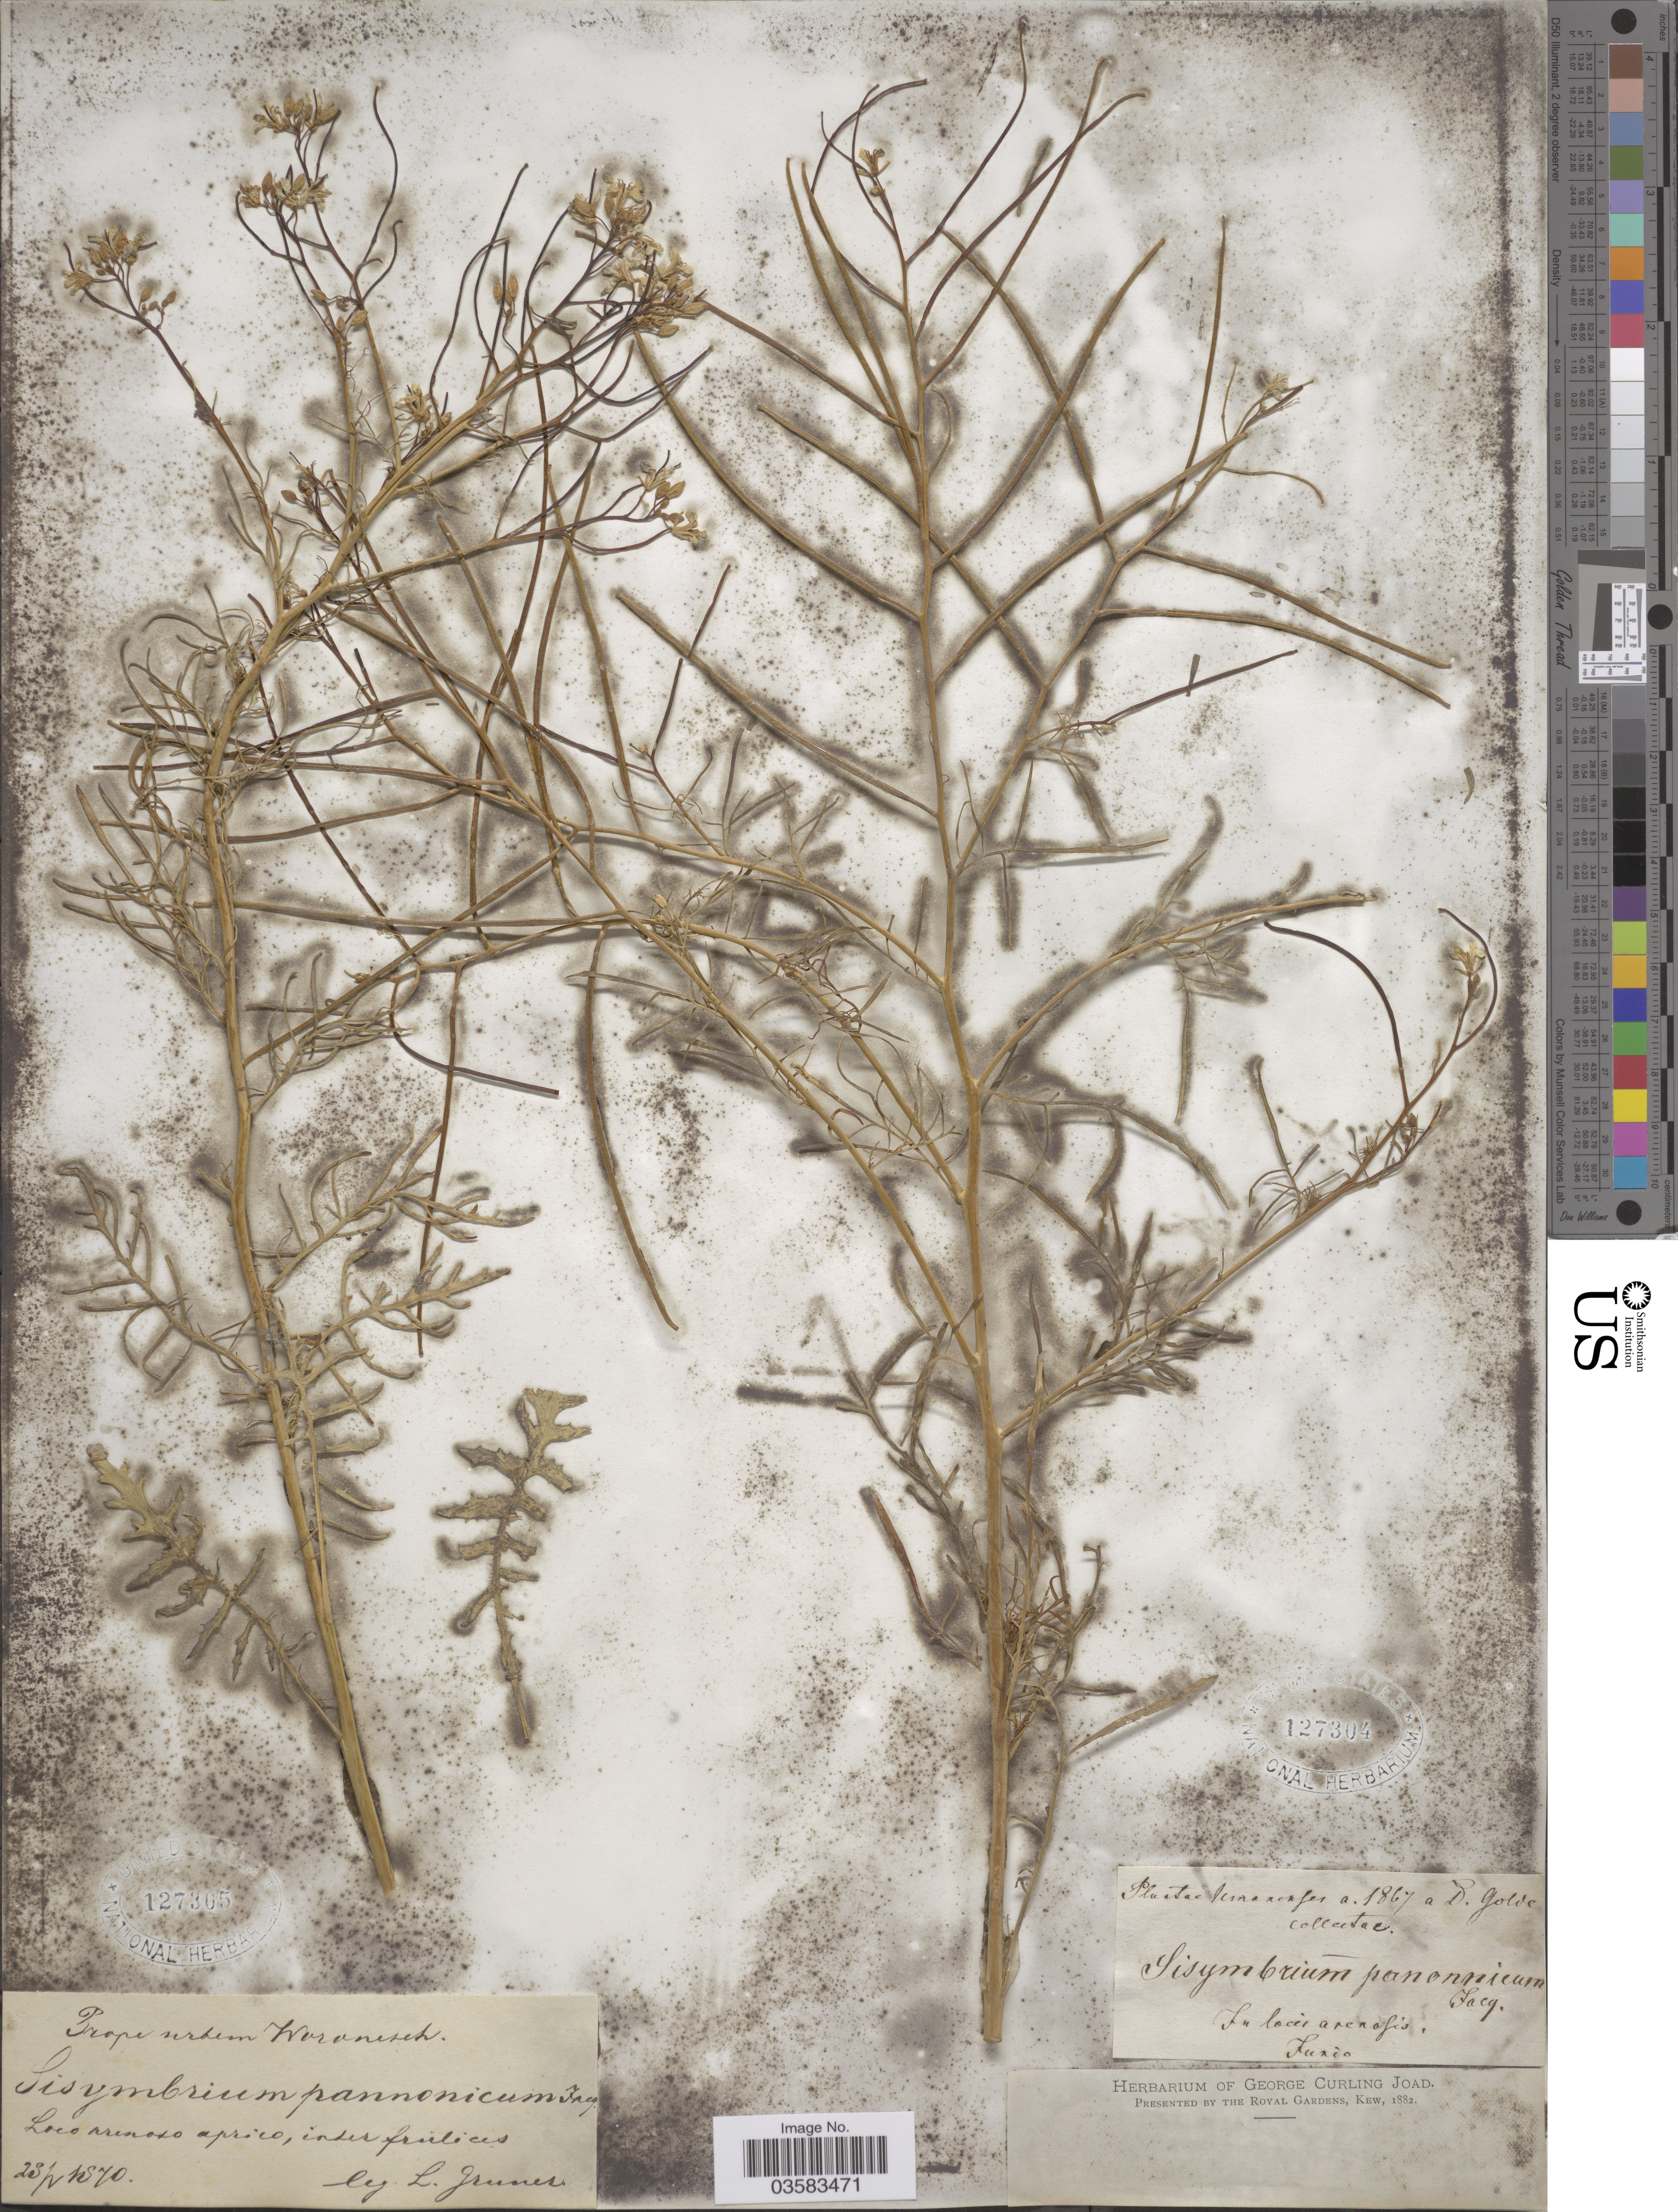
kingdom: Plantae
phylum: Tracheophyta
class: Magnoliopsida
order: Brassicales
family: Brassicaceae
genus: Sisymbrium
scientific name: Sisymbrium pannonicum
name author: Jacq.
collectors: L. F. Gruner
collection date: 1870-02-23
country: Russian Federation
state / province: Voronezh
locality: Prope urbem Waronesch.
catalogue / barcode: US 127305-2